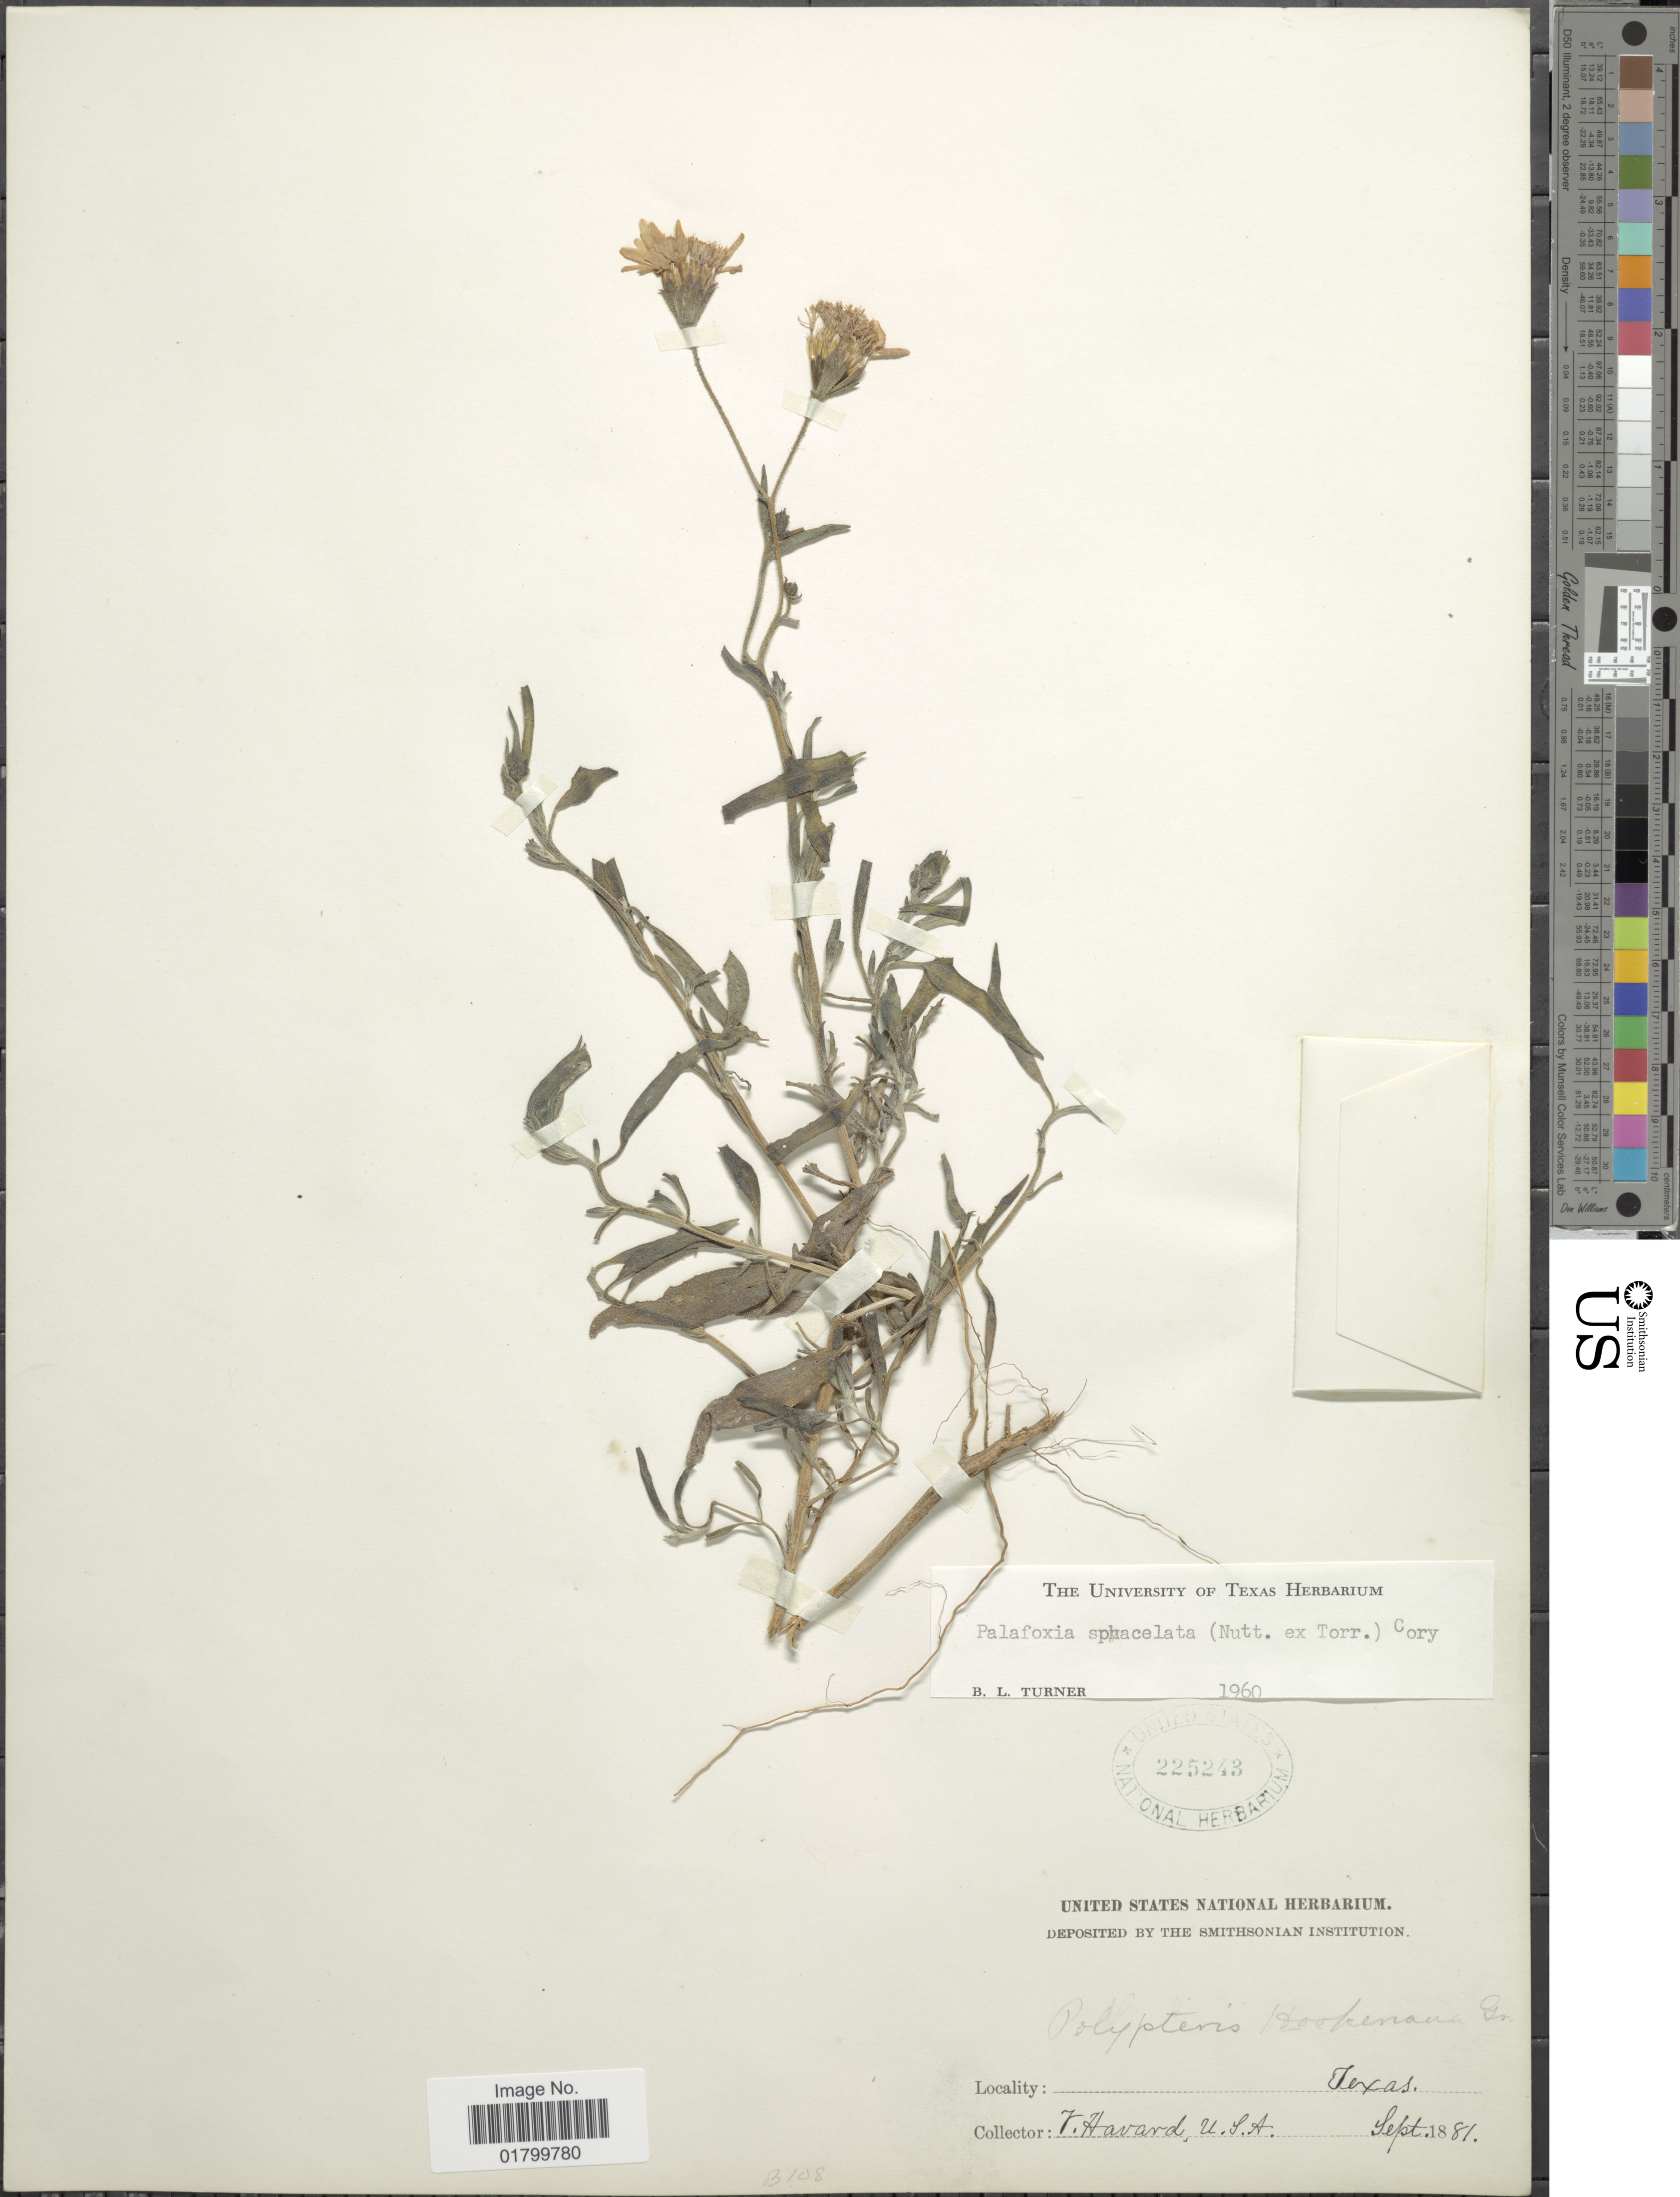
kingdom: Plantae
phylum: Tracheophyta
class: Magnoliopsida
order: Asterales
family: Asteraceae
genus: Palafoxia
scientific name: Palafoxia sphacelata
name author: (Nutt. ex Torr.) Cory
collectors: V. Havard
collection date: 1881-09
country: United States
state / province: Texas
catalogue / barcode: US 225243